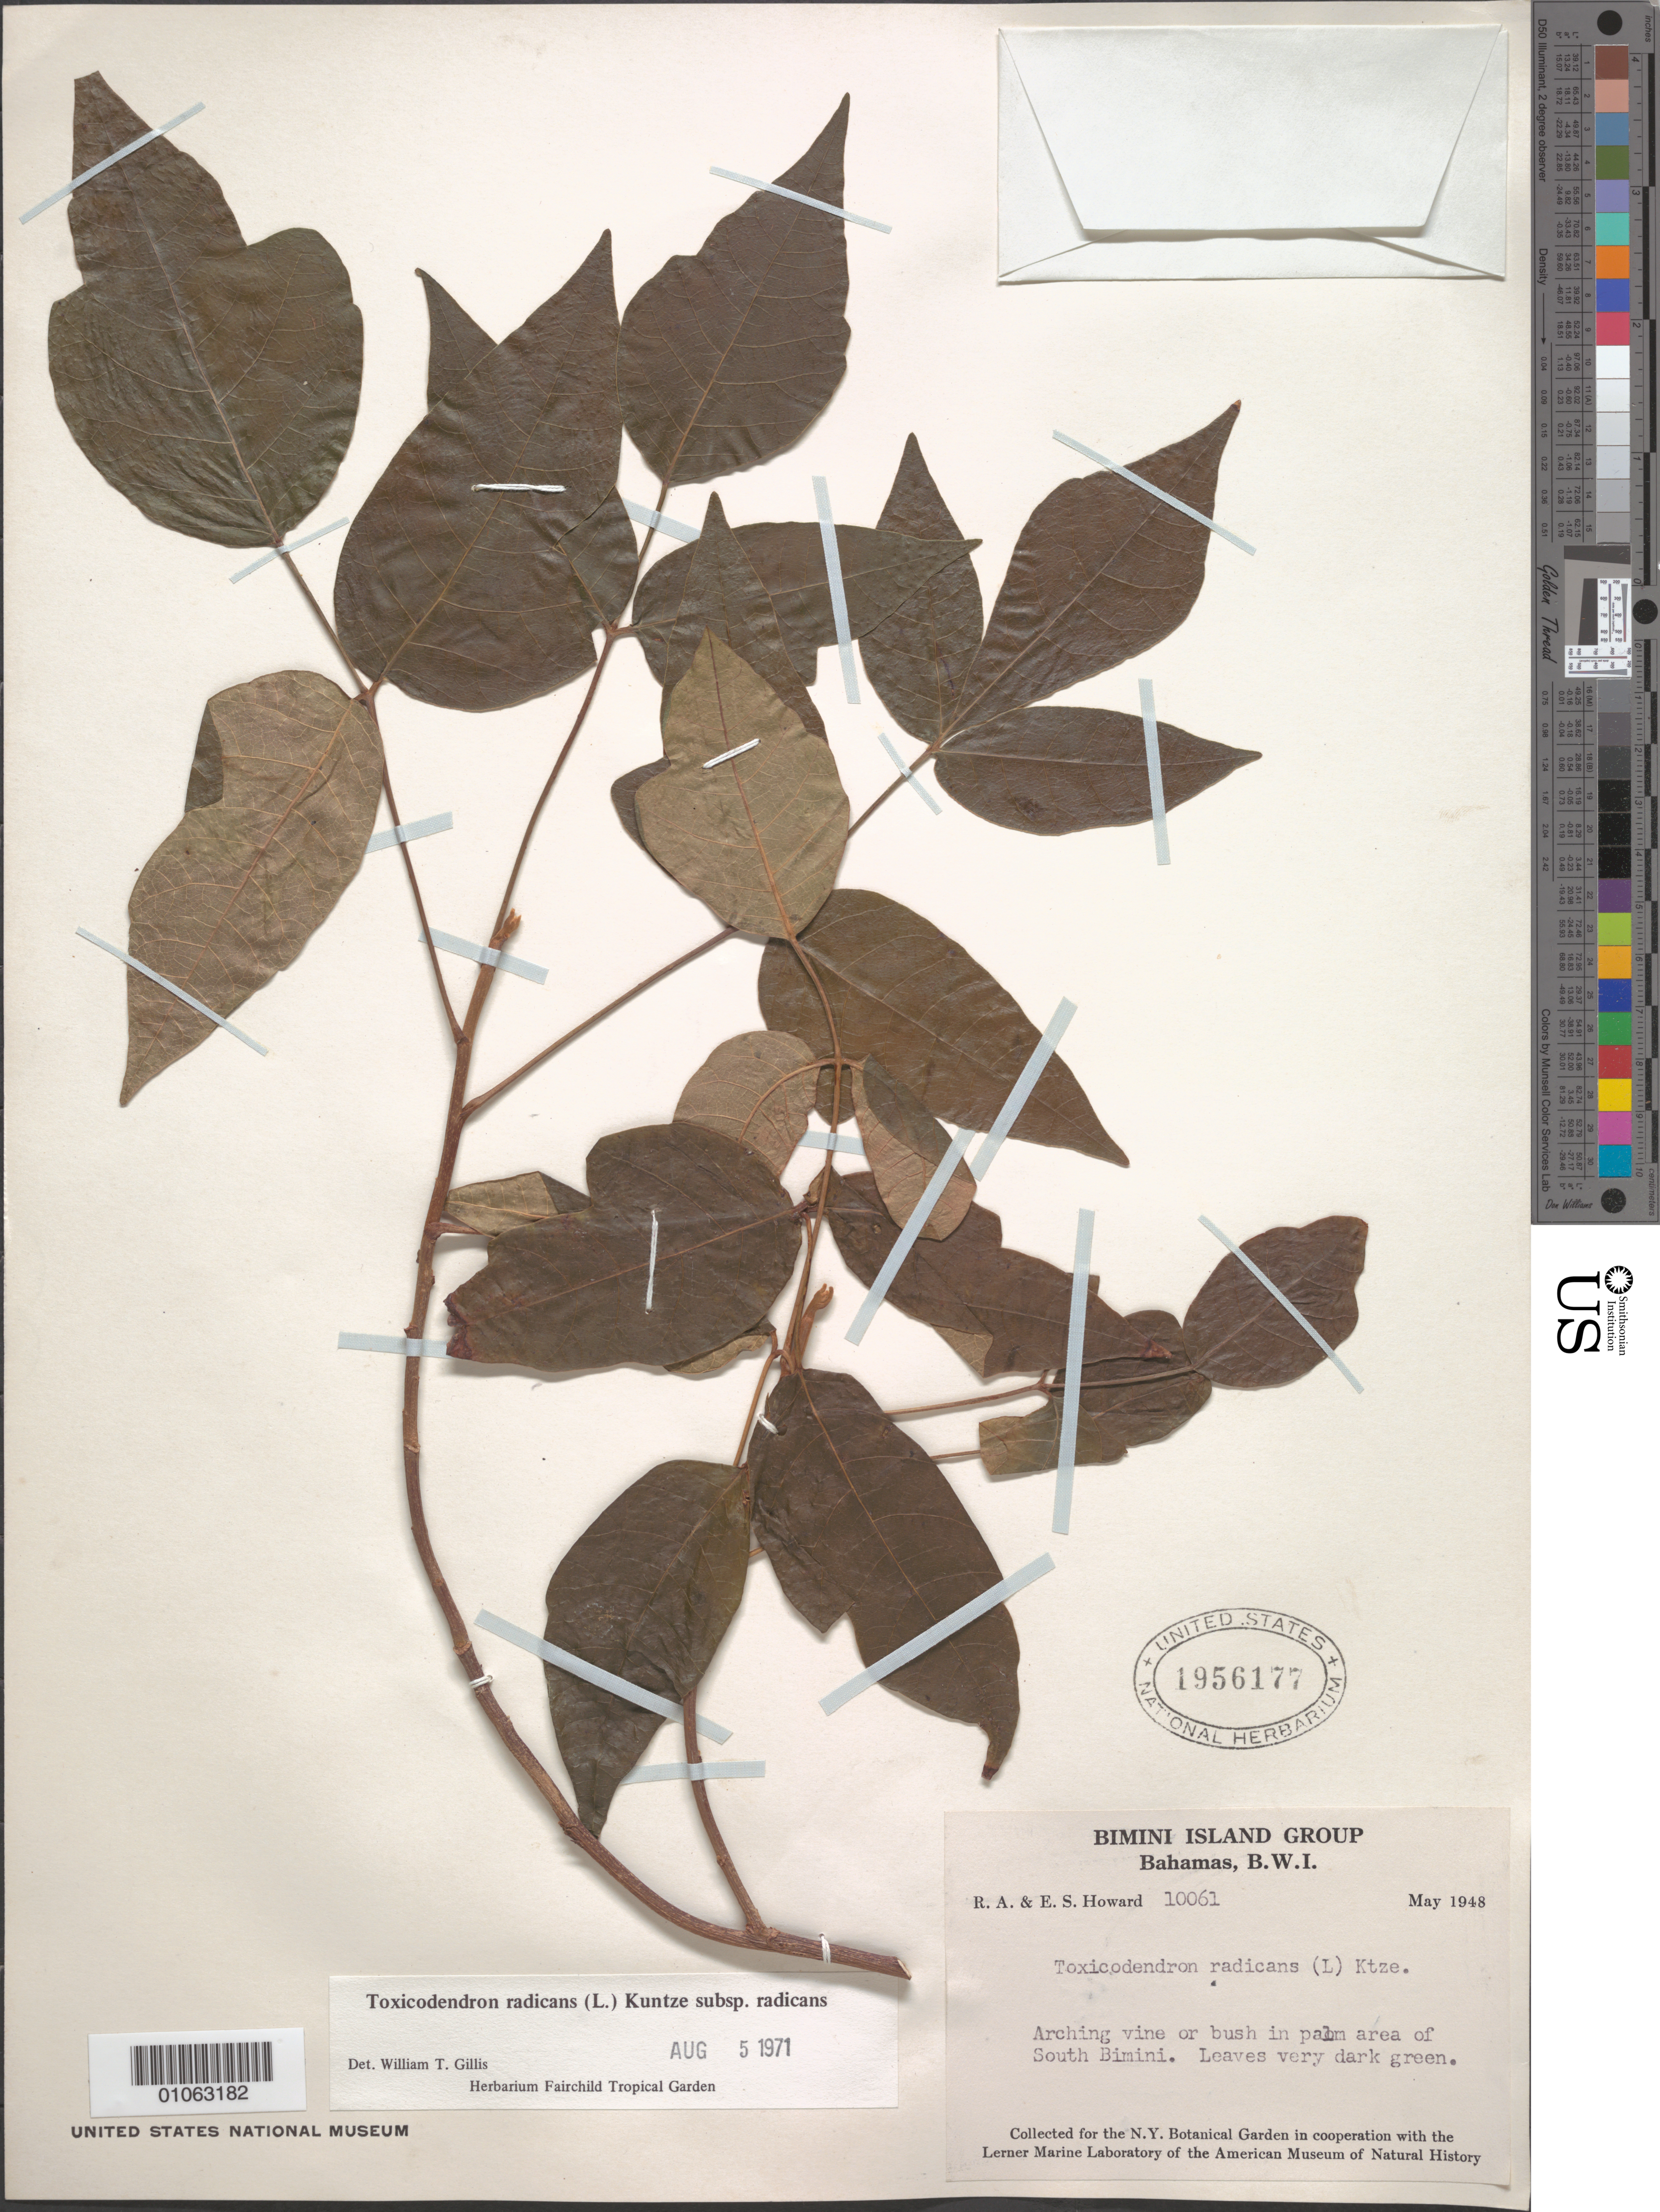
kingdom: Plantae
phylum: Tracheophyta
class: Magnoliopsida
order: Sapindales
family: Anacardiaceae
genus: Toxicodendron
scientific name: Toxicodendron radicans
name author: (L.) Kuntze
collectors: R. A. Howard & E. S. Howard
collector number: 10061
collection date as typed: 01 May 1948 to 31 May 1944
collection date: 1944-05-31/1948-05-01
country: Bahamas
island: Bimini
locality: Palm area of South Bimini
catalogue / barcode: US 1956177